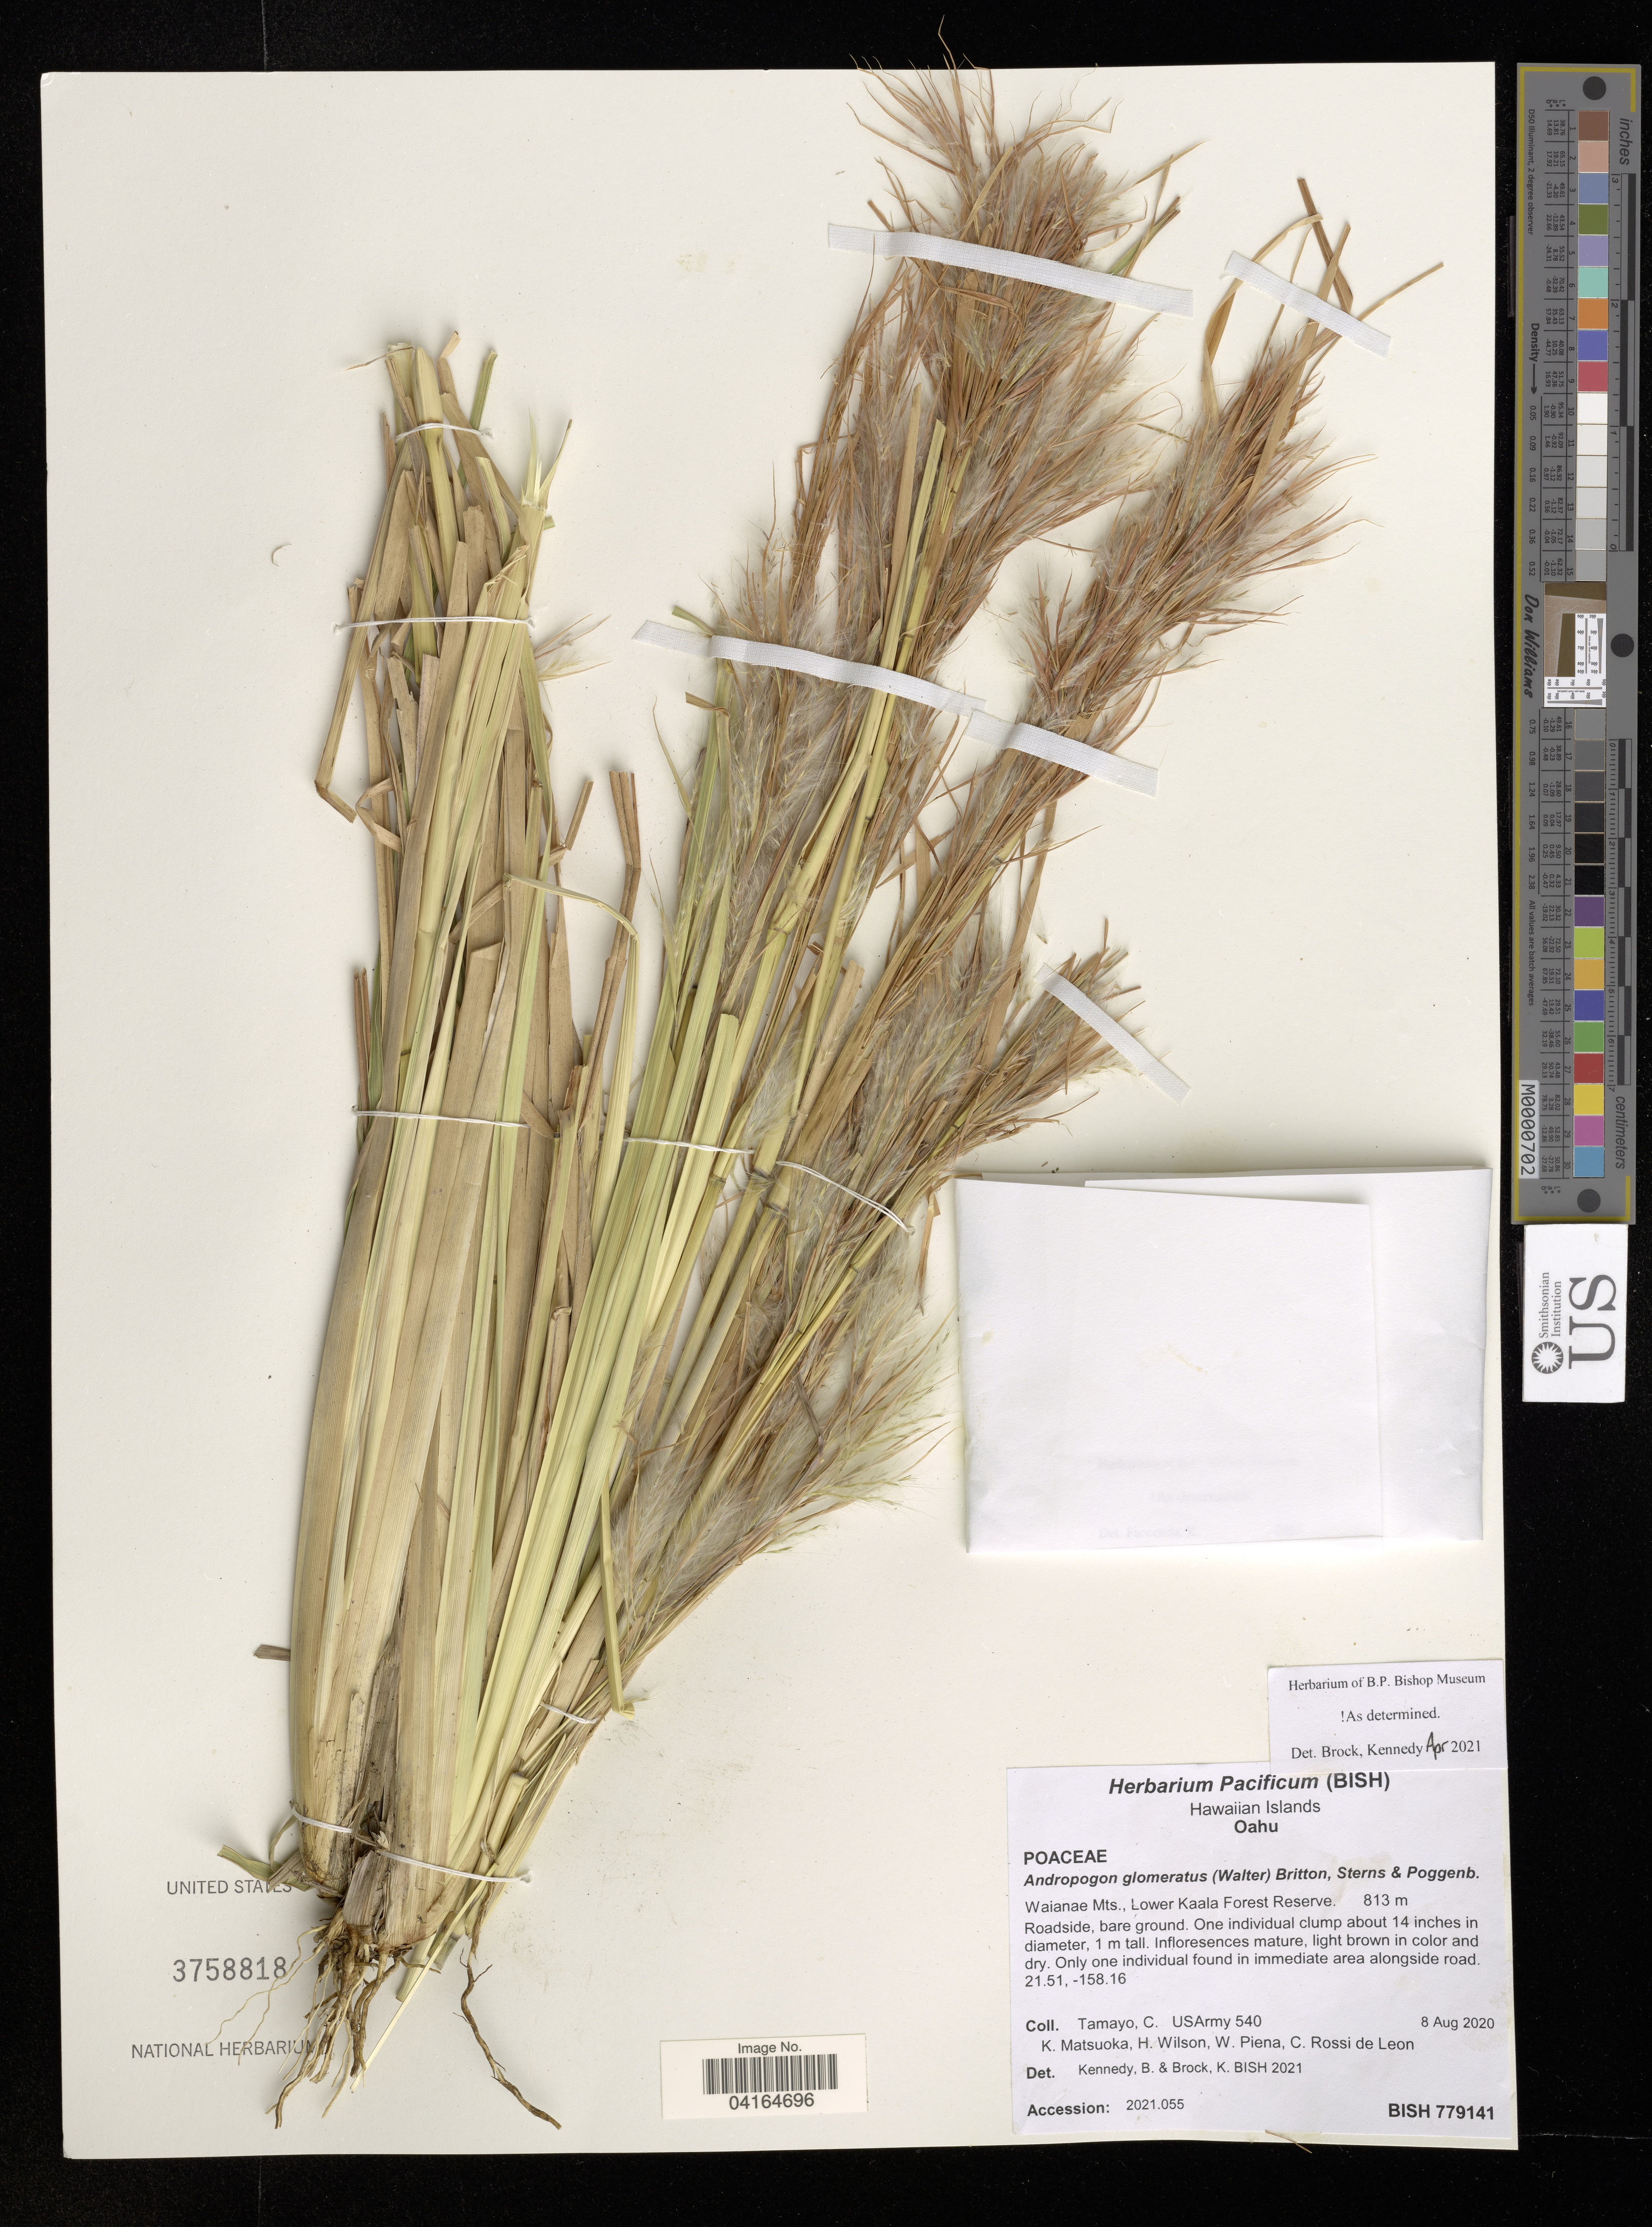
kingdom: Plantae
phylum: Tracheophyta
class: Liliopsida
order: Poales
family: Poaceae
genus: Andropogon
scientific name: Andropogon glomeratus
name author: (Walter) Britton, Stearns & Poggenb.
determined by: Wagner, W. L., (BOT), Smithsonian Institution - National Museum of Natural History (UNITED STATES)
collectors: C. Tamayo, K. Matsuoka, H. Wilson, W. Piena & C. Leon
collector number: USArmy 540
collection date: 2020-08-08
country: United States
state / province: Hawaii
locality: Hawaiian Islands. Oahu. Waianae Mts., Lower Kaala Forest Reserve.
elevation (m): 813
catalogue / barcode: US 3758818